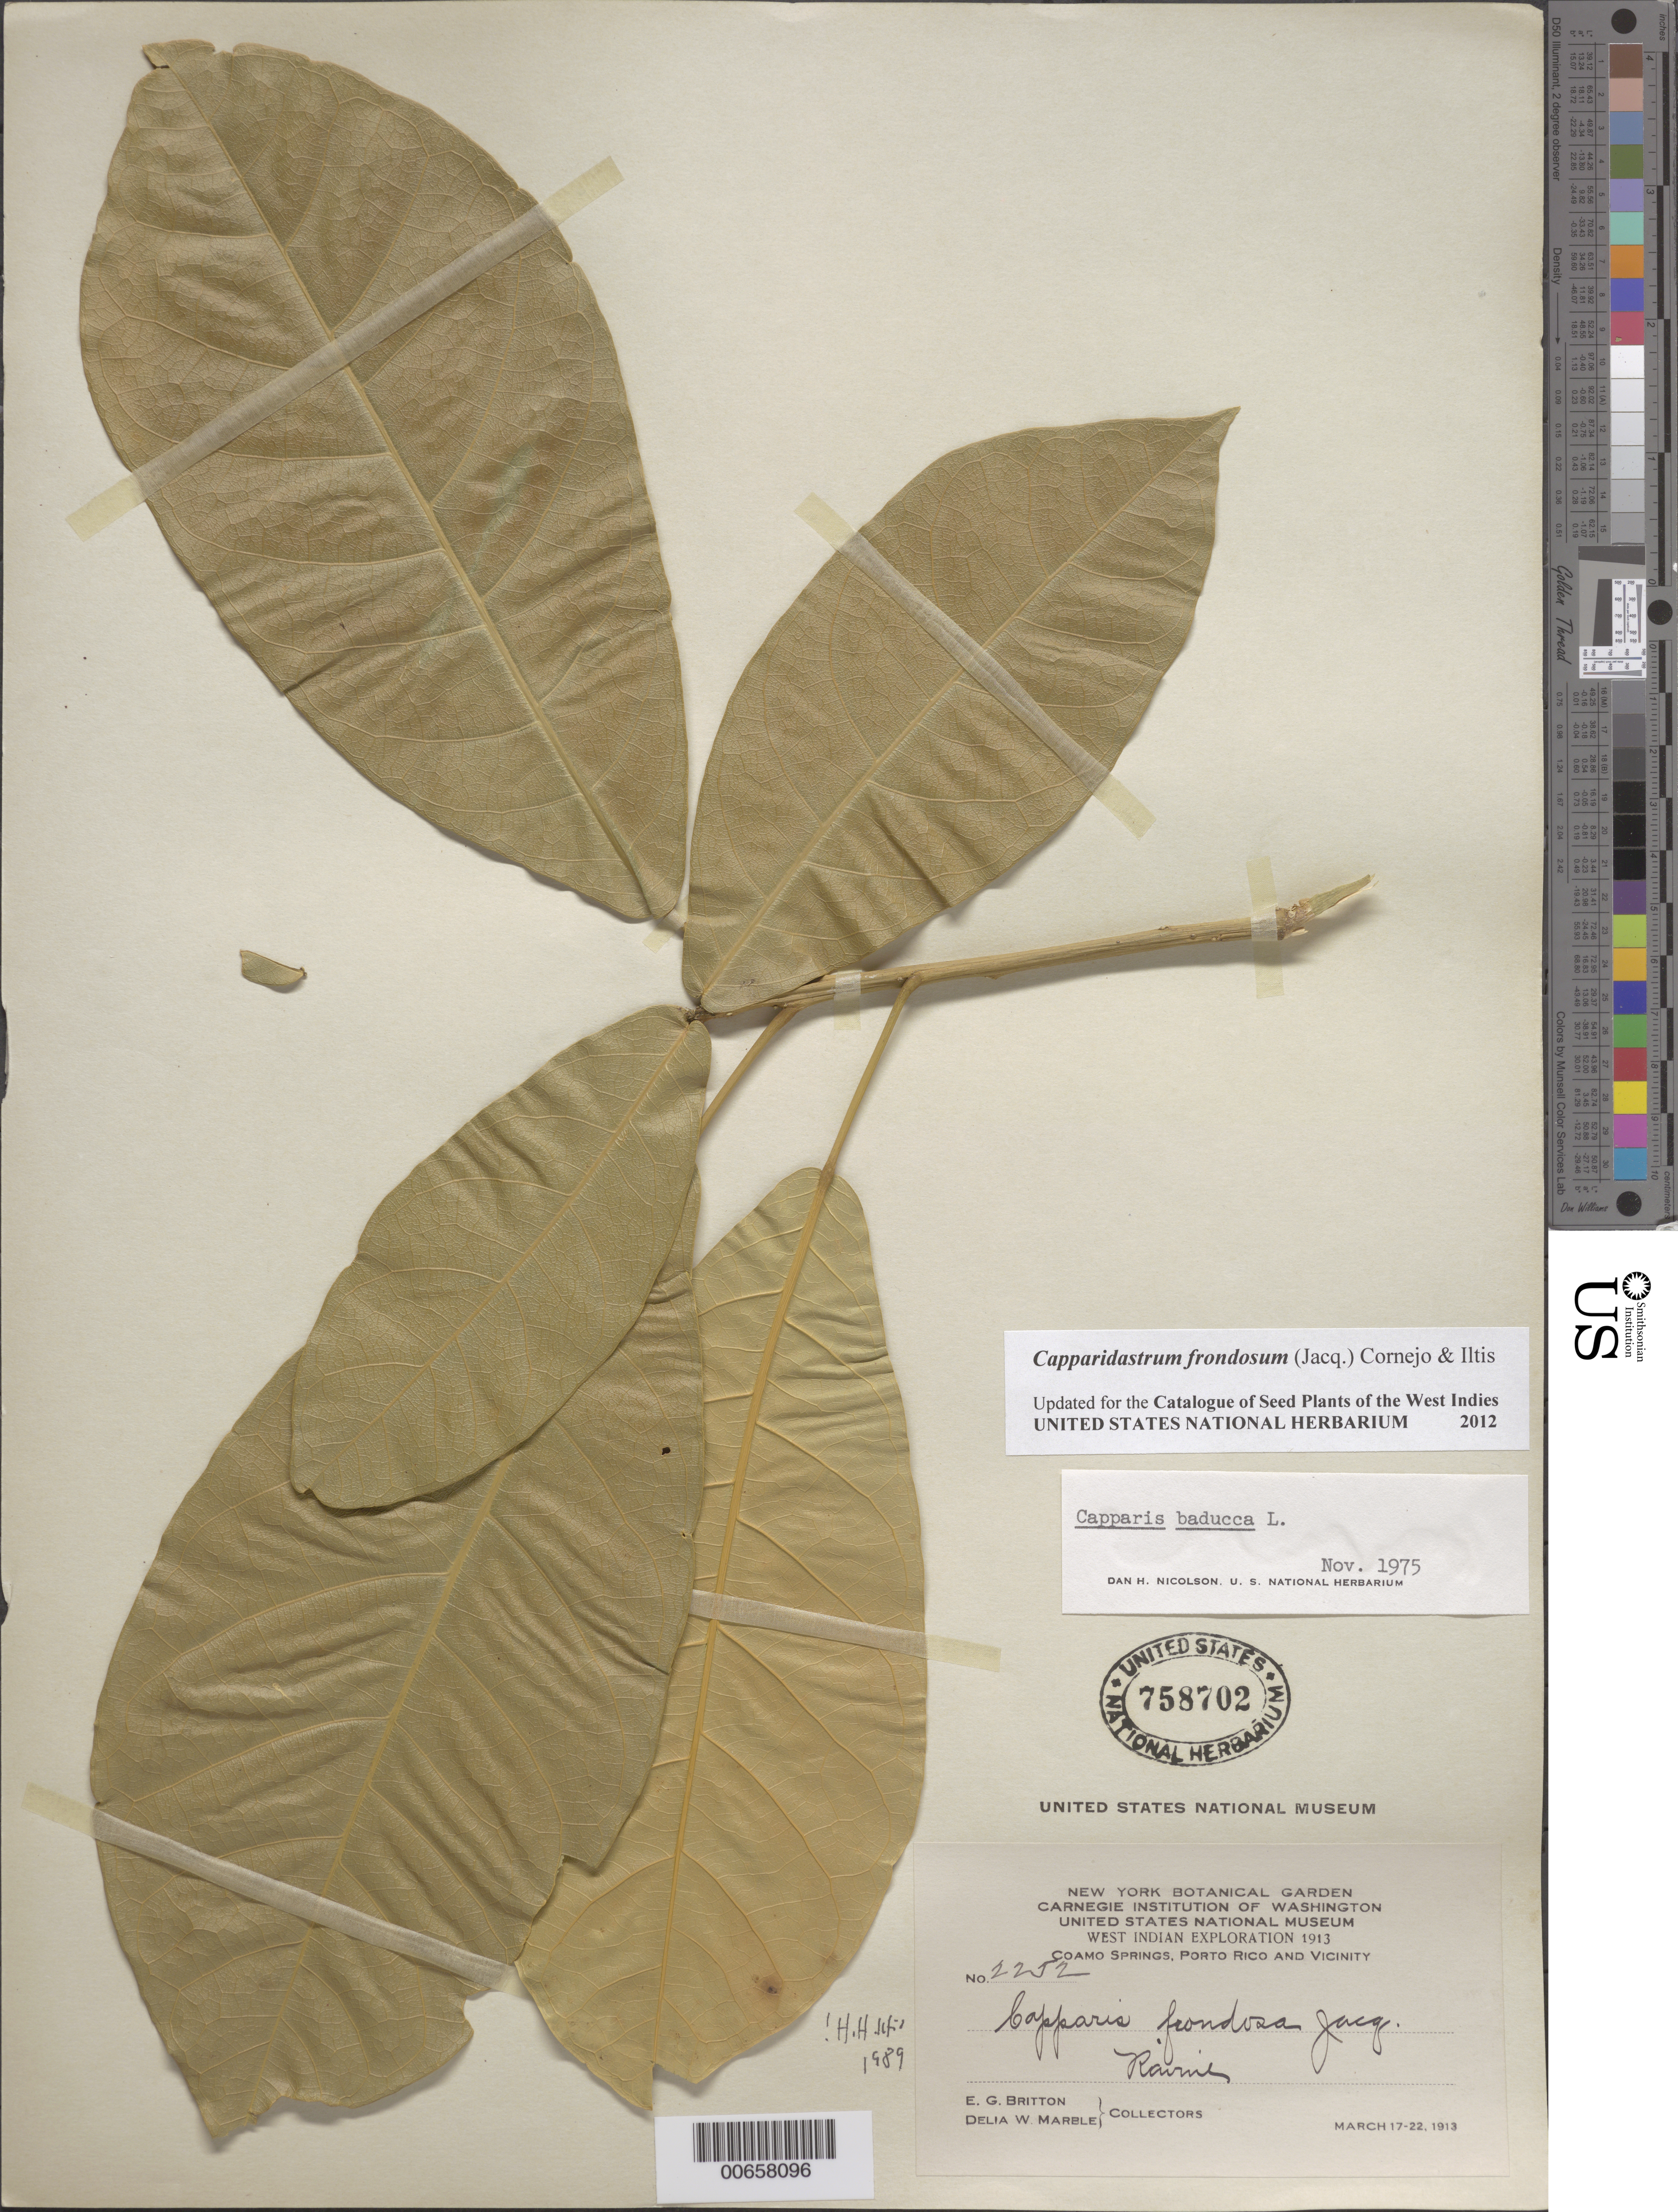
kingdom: Plantae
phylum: Tracheophyta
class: Magnoliopsida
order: Brassicales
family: Capparaceae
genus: Capparis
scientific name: Capparis baducca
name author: L.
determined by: Nicolson, Dan H.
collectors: E. G. Britton & D. W. Marble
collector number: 2252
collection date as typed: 17 Mar 1913 to 22 Mar 1913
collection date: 1913-03-17/1913-03-22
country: Puerto Rico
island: Greater Antilles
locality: Coamo Springs, vic of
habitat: Ravine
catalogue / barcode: US 758702